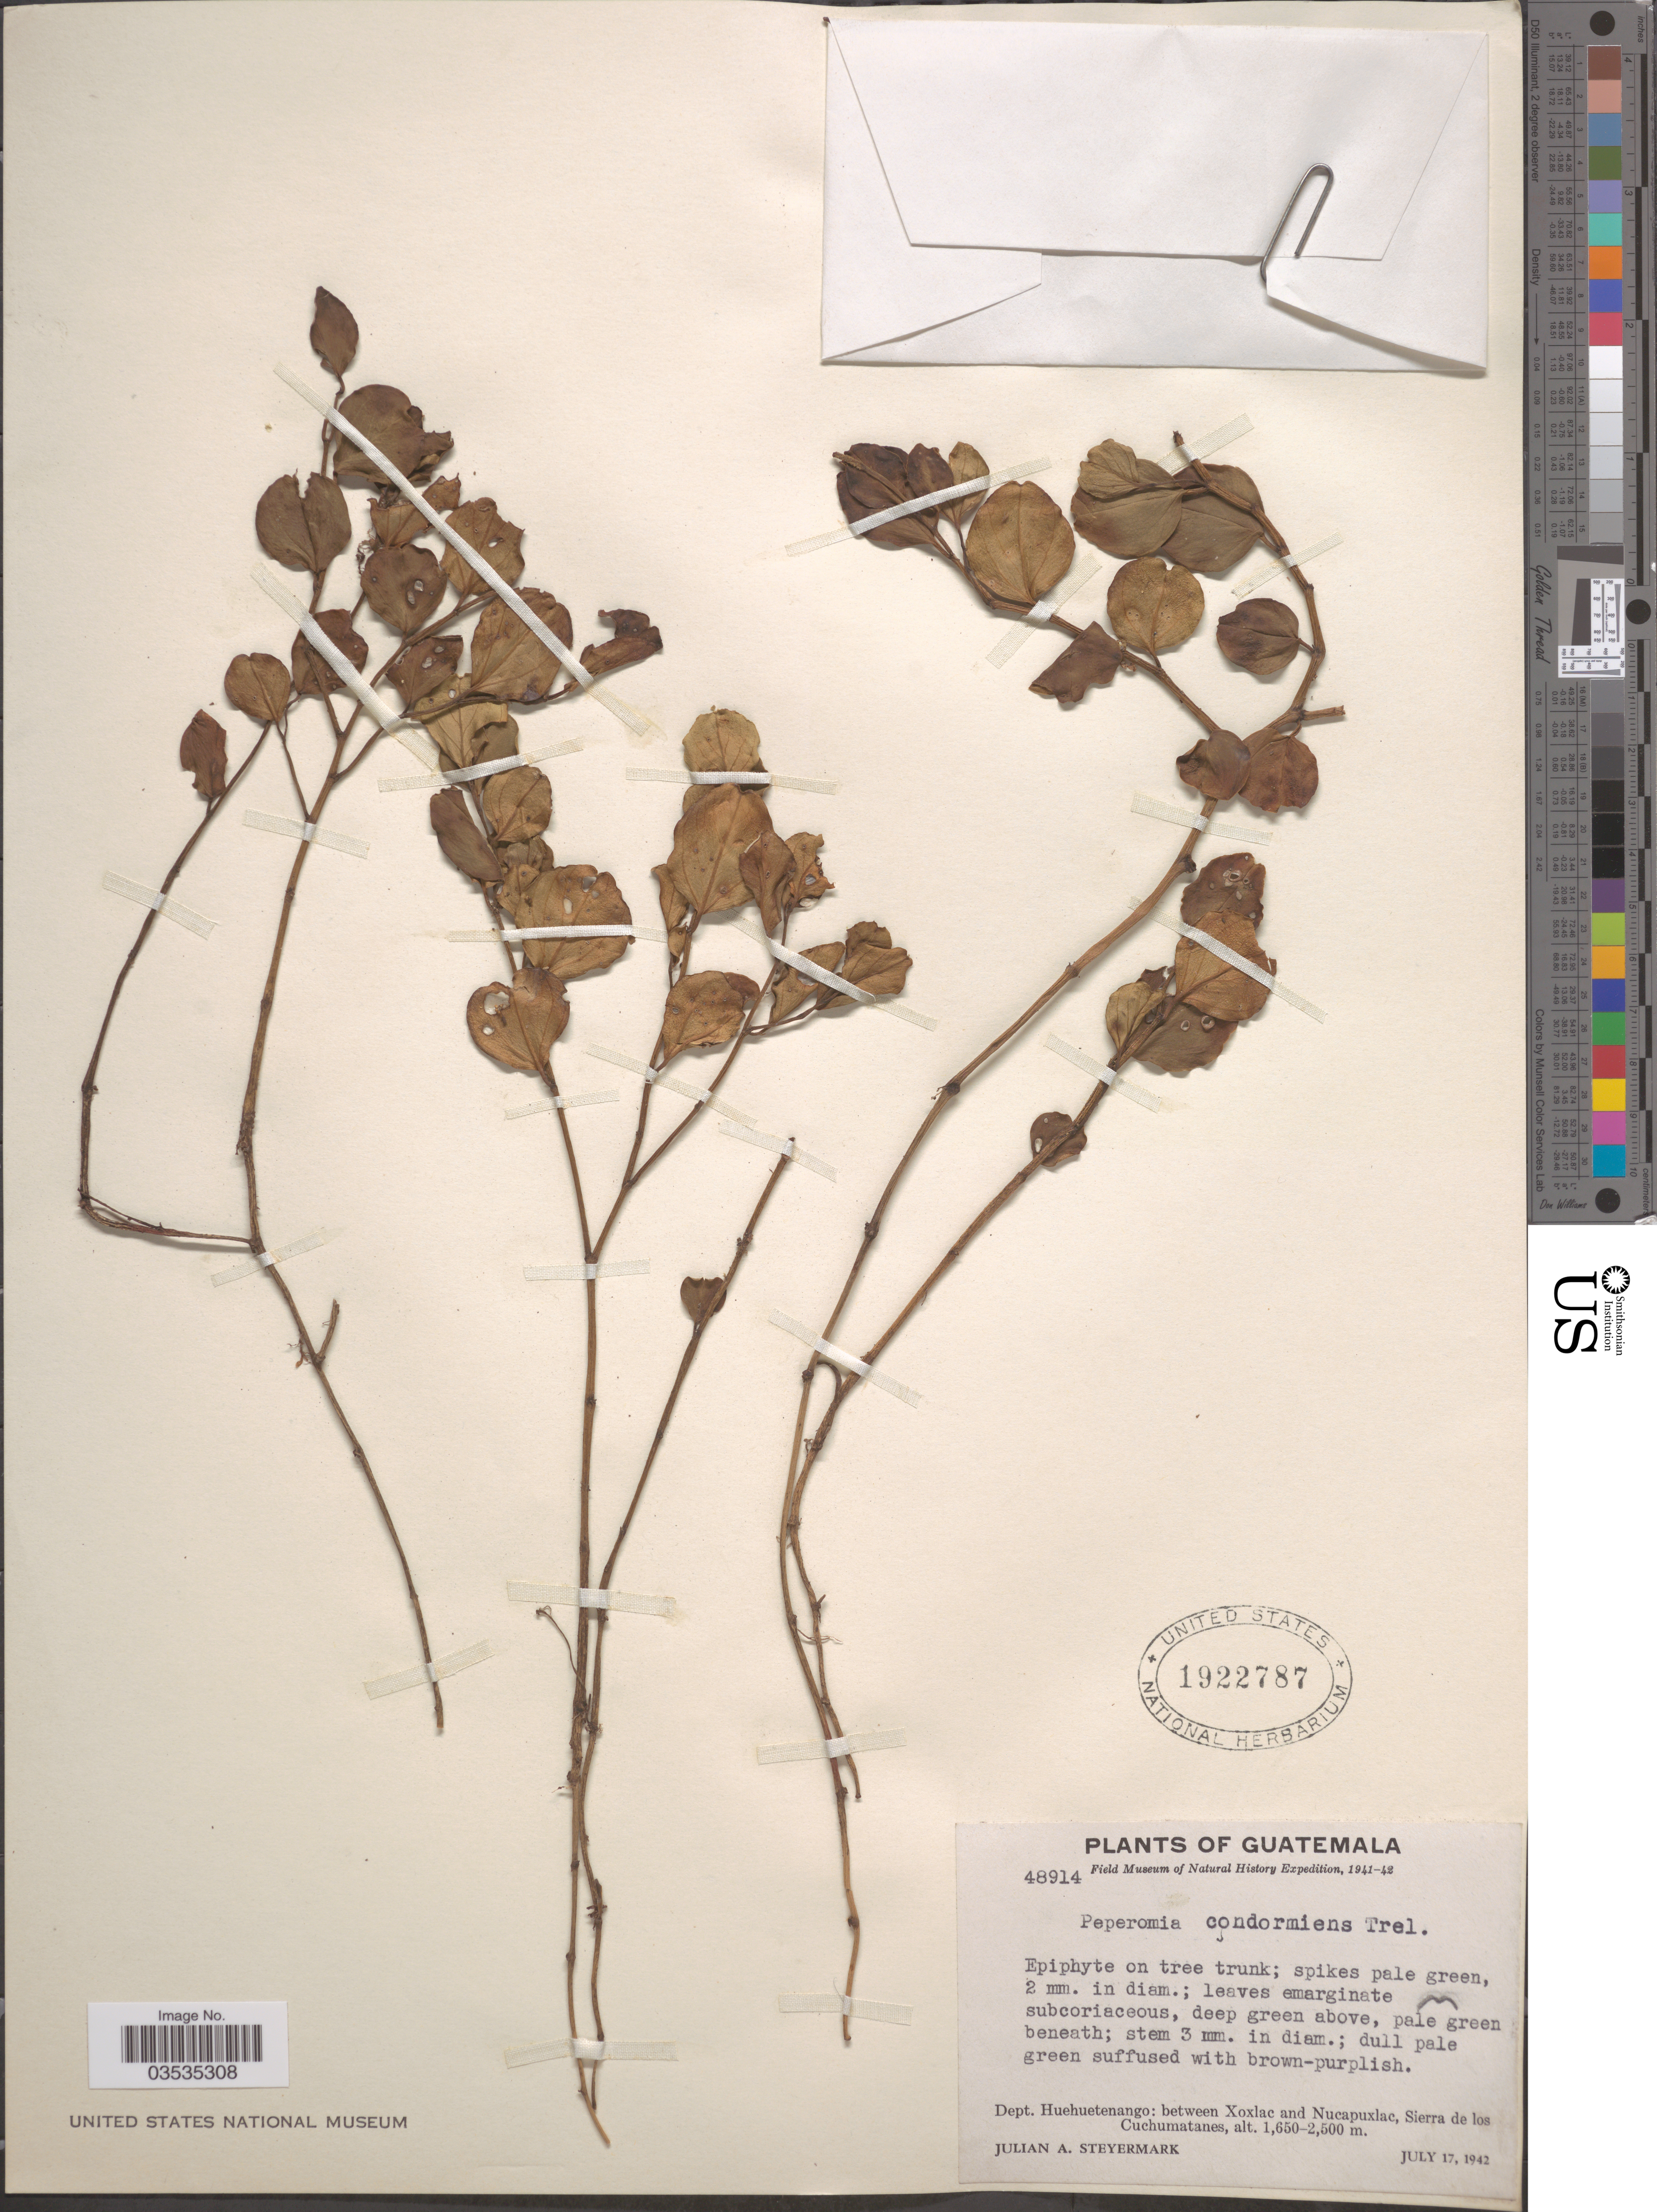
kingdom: Plantae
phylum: Tracheophyta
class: Magnoliopsida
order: Piperales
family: Piperaceae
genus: Peperomia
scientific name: Peperomia tenuipes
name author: Trel.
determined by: Jiménez, José Estaban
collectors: J. Steyermark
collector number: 48914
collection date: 1942-07-17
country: Guatemala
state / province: Huehuetenango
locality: Dept. Huehuetenango: between Xoxlac and Nucapuxlac, Sierra de los Cuchumatanes.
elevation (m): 1650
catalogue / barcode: US 1922787